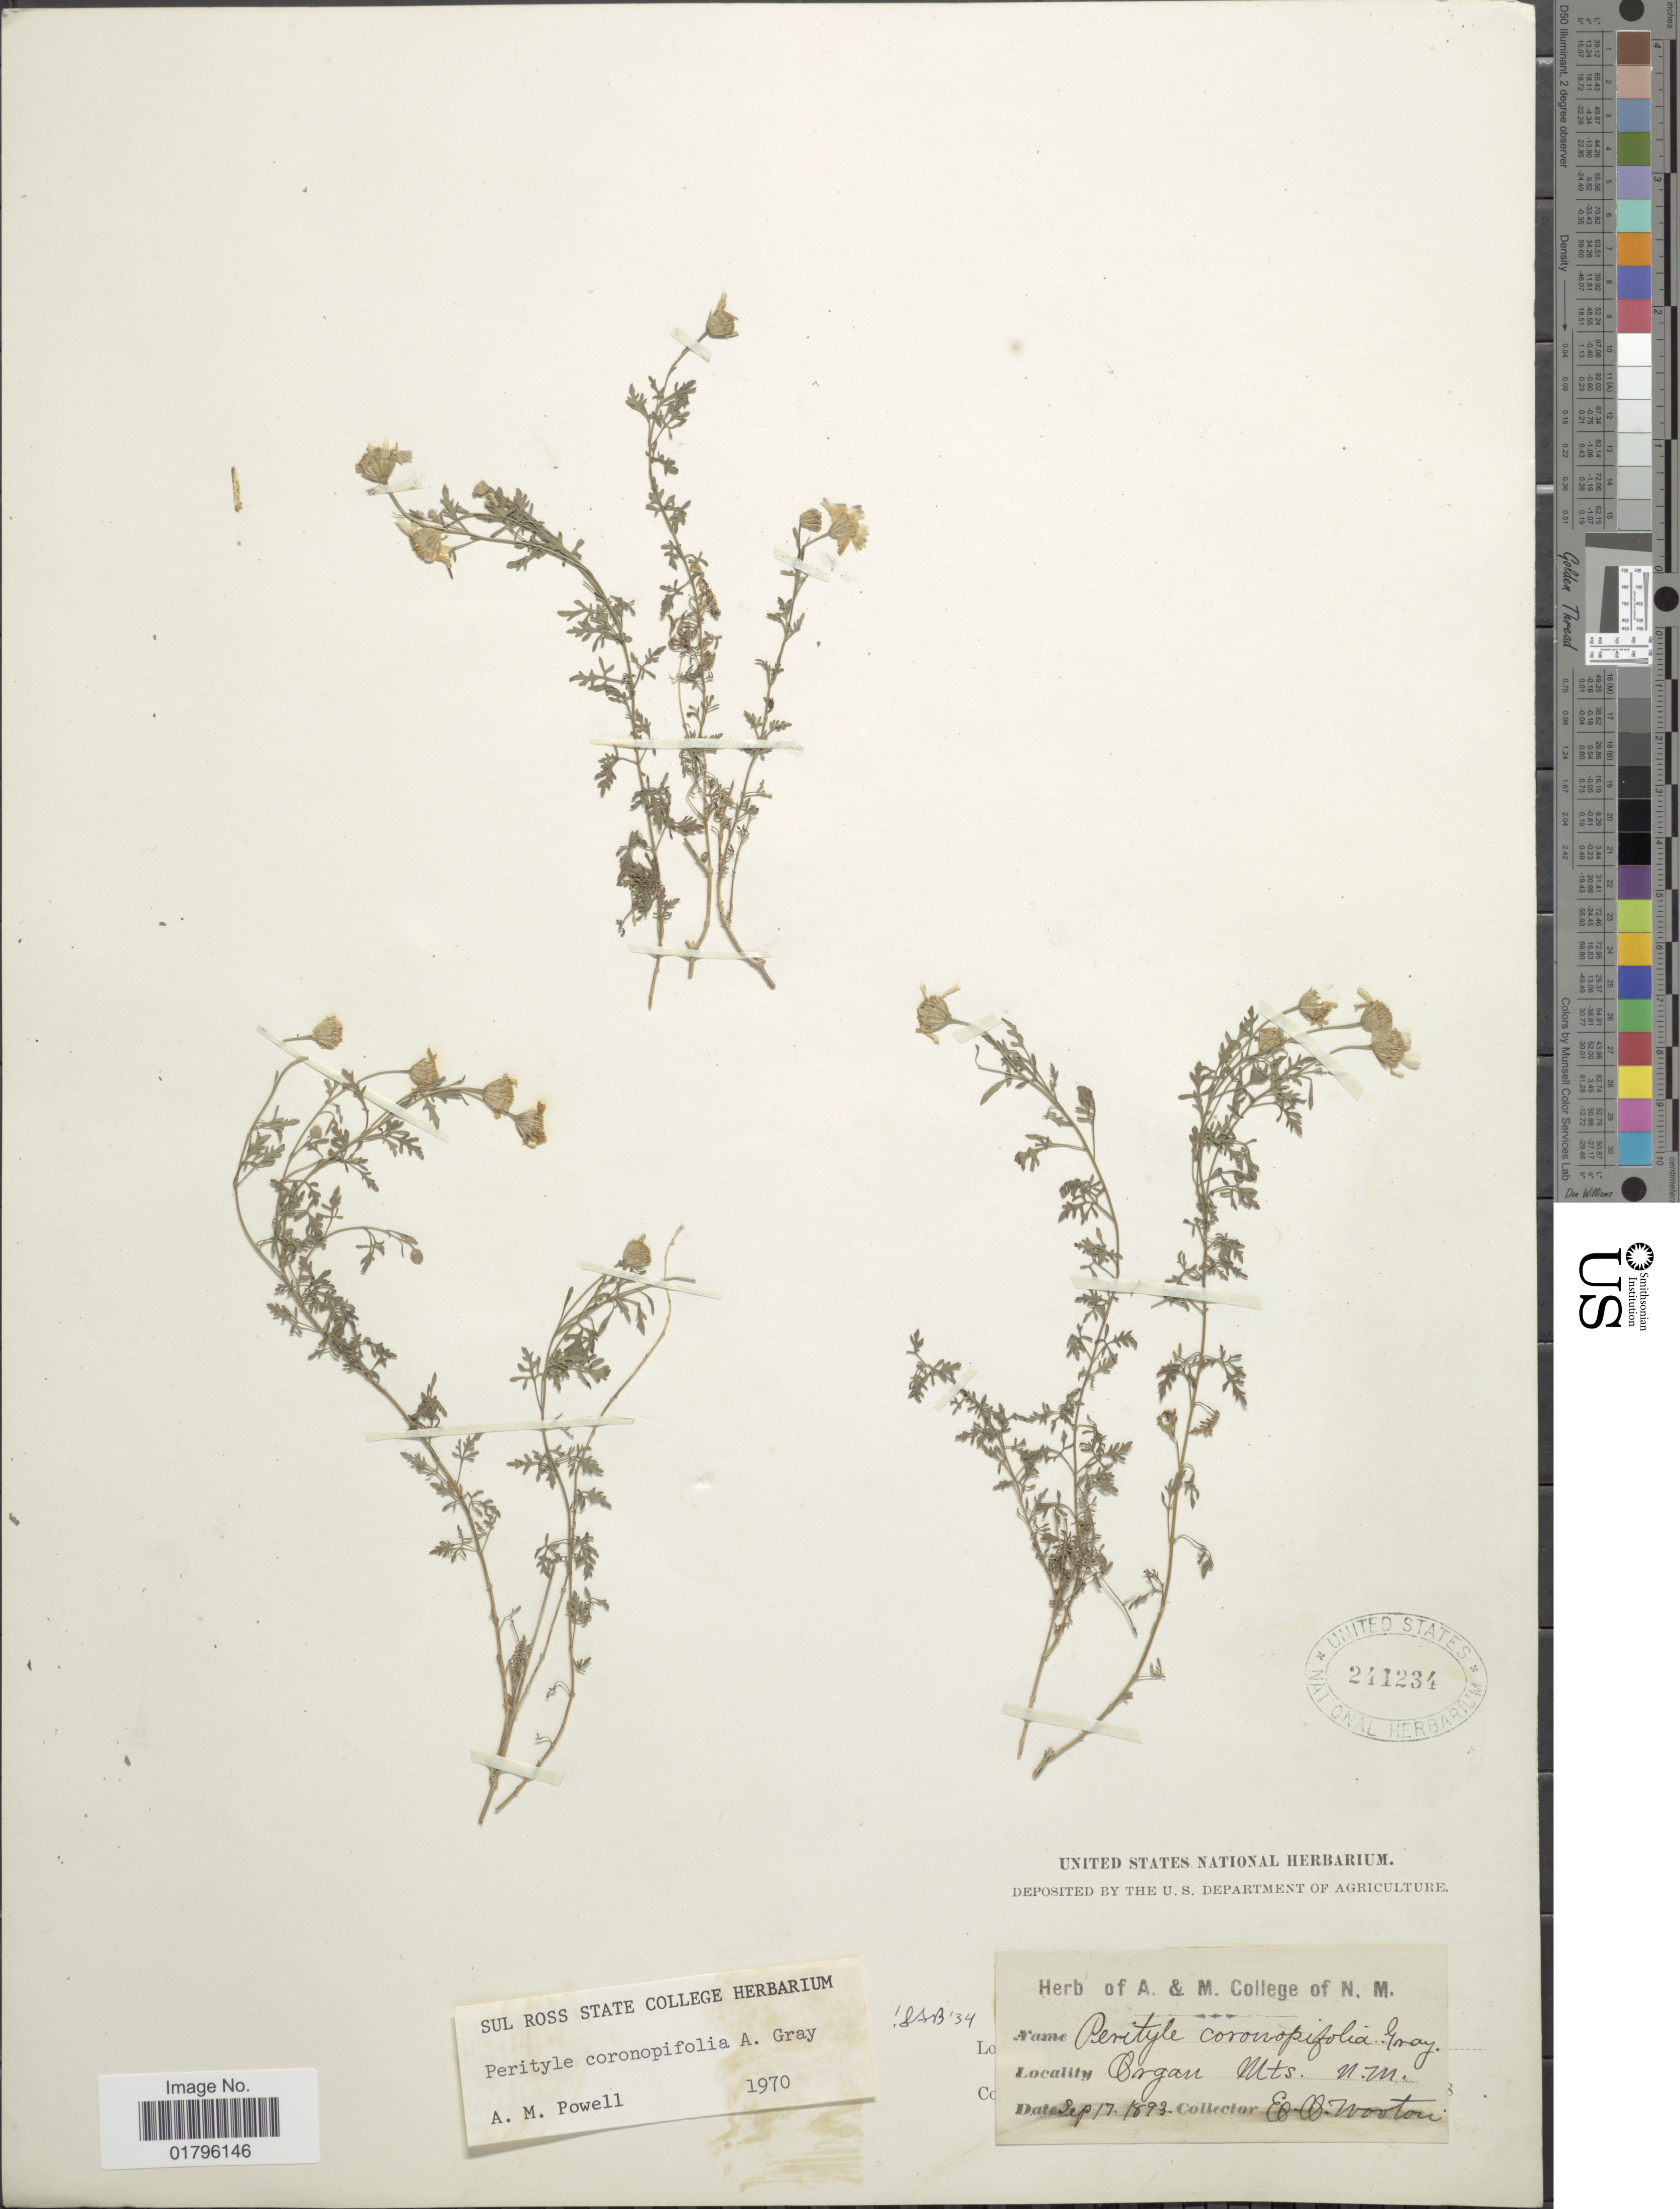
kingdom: Plantae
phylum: Tracheophyta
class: Magnoliopsida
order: Asterales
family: Asteraceae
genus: Perityle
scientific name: Perityle coronopifolia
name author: A. Gray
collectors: E. O. Wooton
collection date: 1893-09-17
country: United States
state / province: New Mexico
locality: Organ Mts.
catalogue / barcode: US 241234